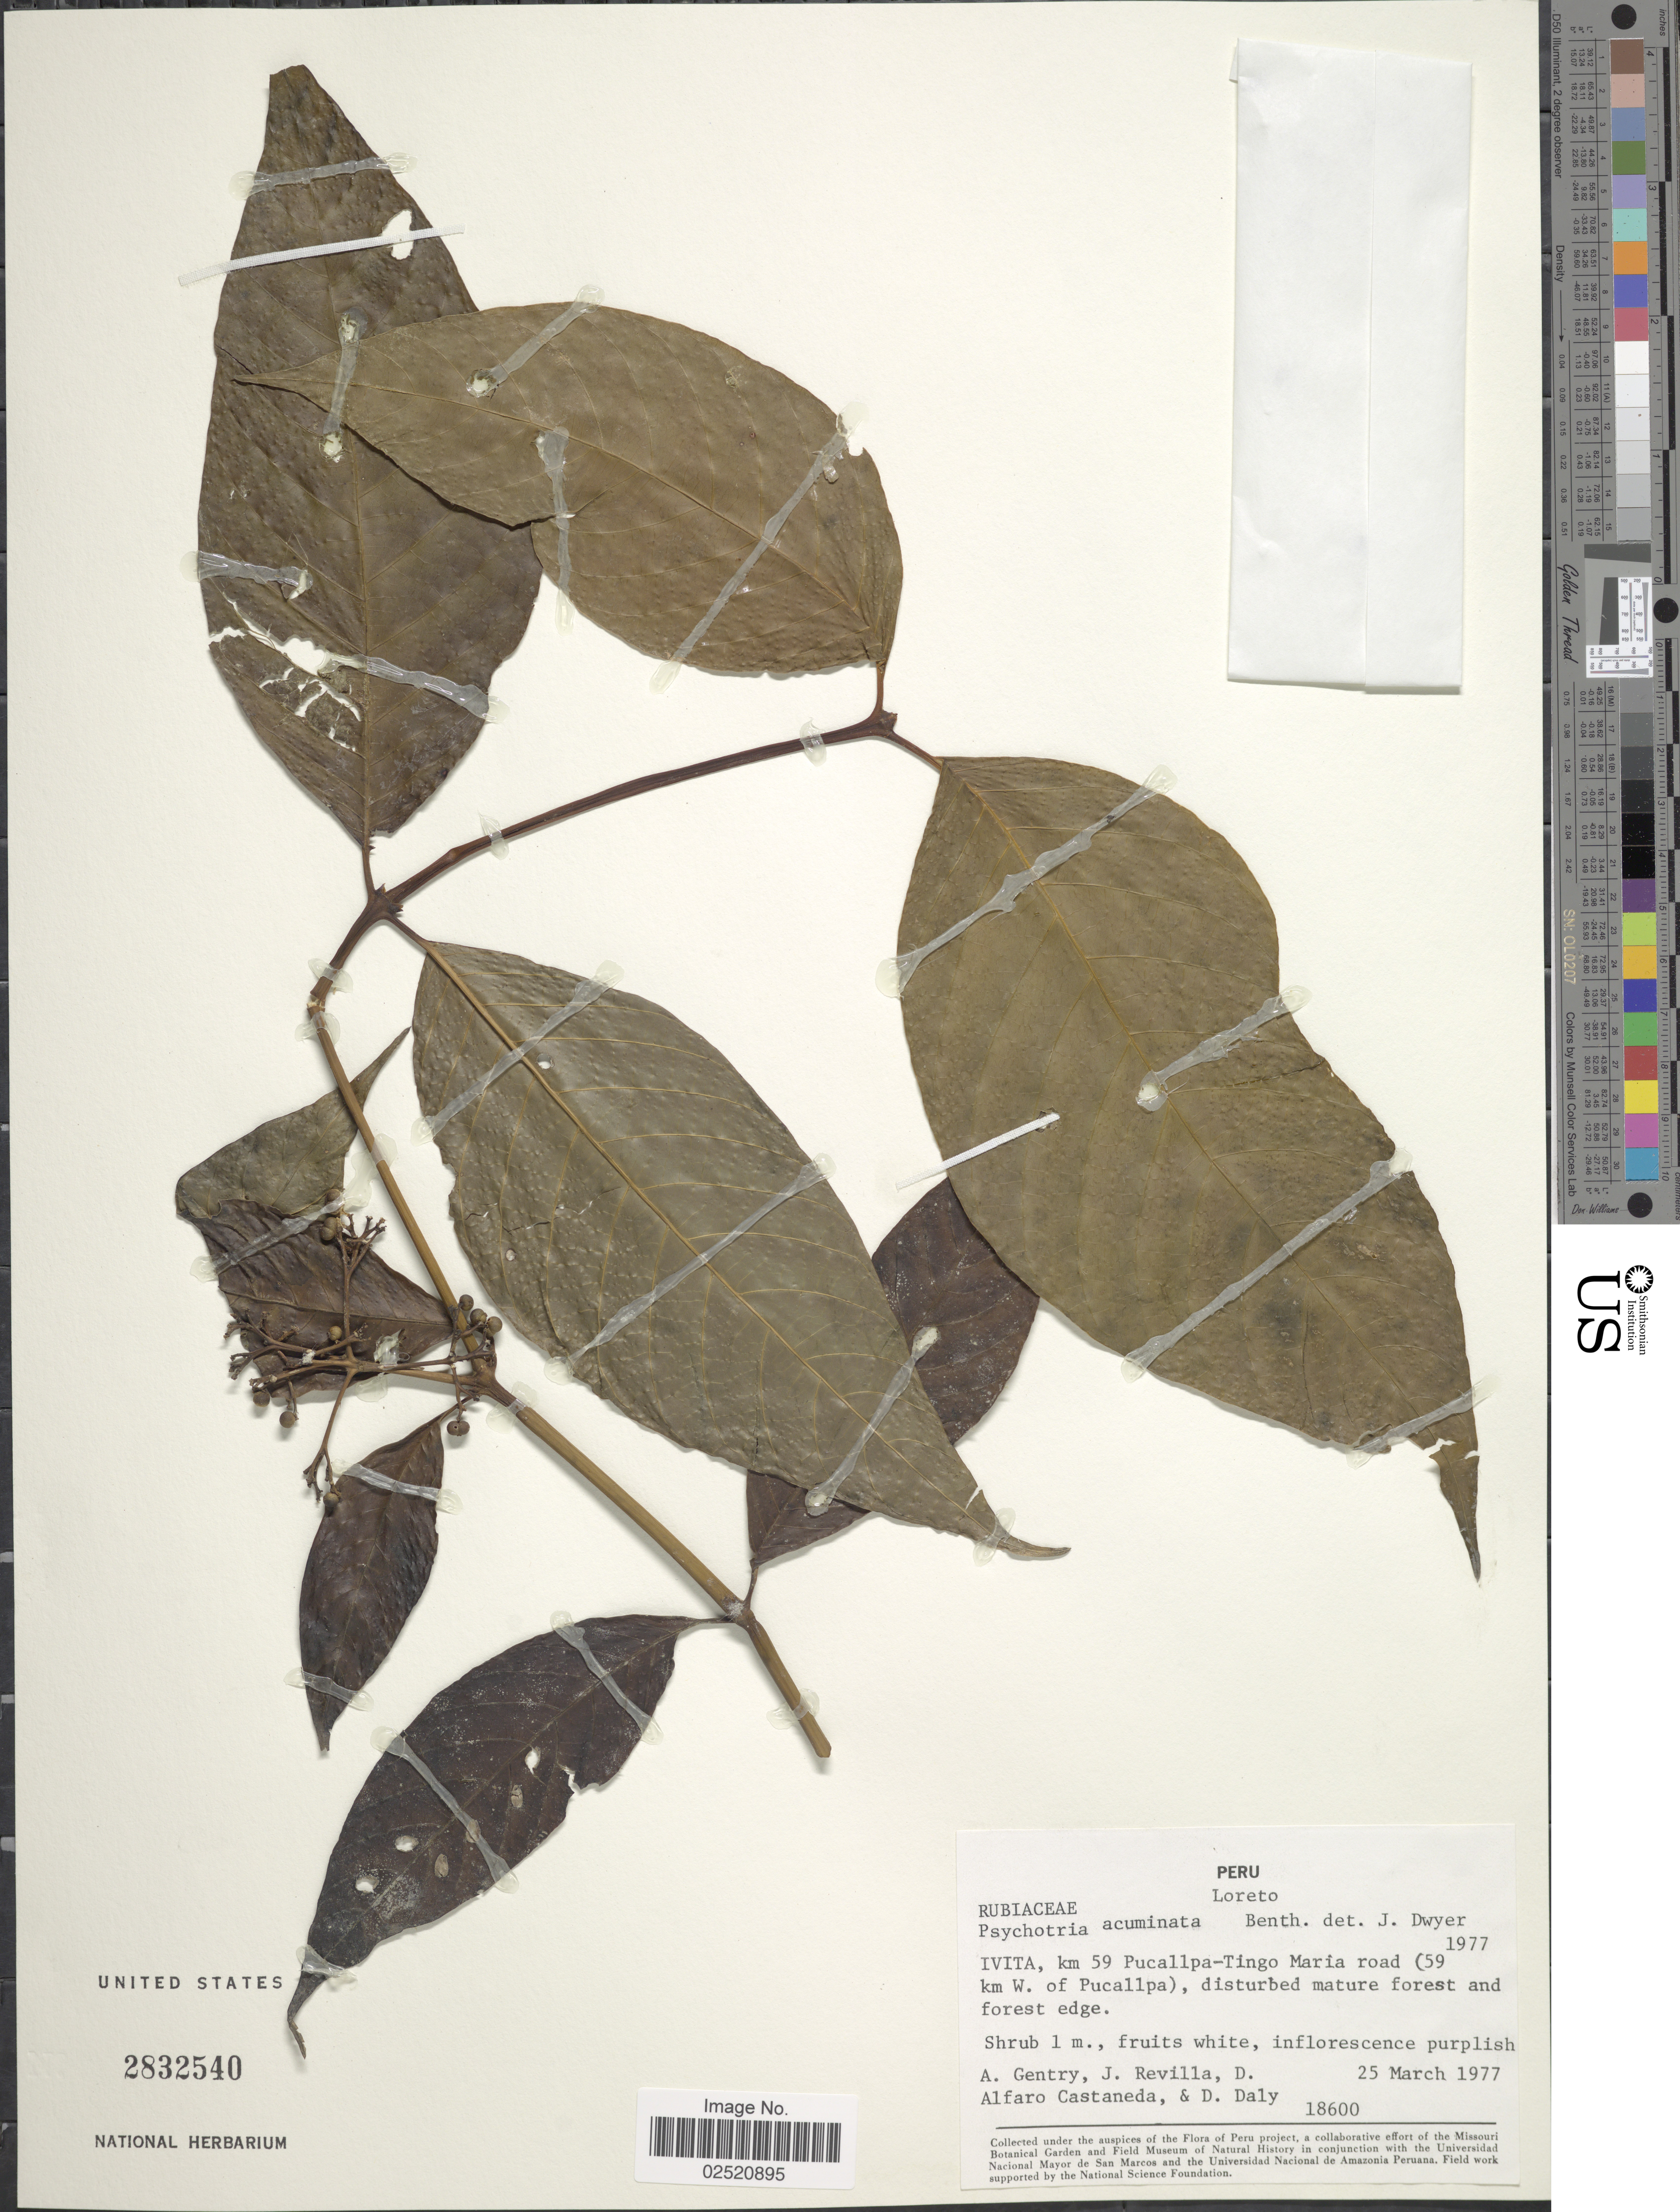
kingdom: Plantae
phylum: Tracheophyta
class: Magnoliopsida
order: Gentianales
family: Rubiaceae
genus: Psychotria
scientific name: Psychotria acuminata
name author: Benth.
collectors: A. H. Gentry, J. Revilla, D. Alfaro Castaneda & D. C. Daly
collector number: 18600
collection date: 1977-03-25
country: Peru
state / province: Loreto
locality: Ivita, km 59 Pucallpa-Tingo Maria road (59 km W. of of pUcallpa), disturbed mature forest and forest edge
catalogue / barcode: US 2832540